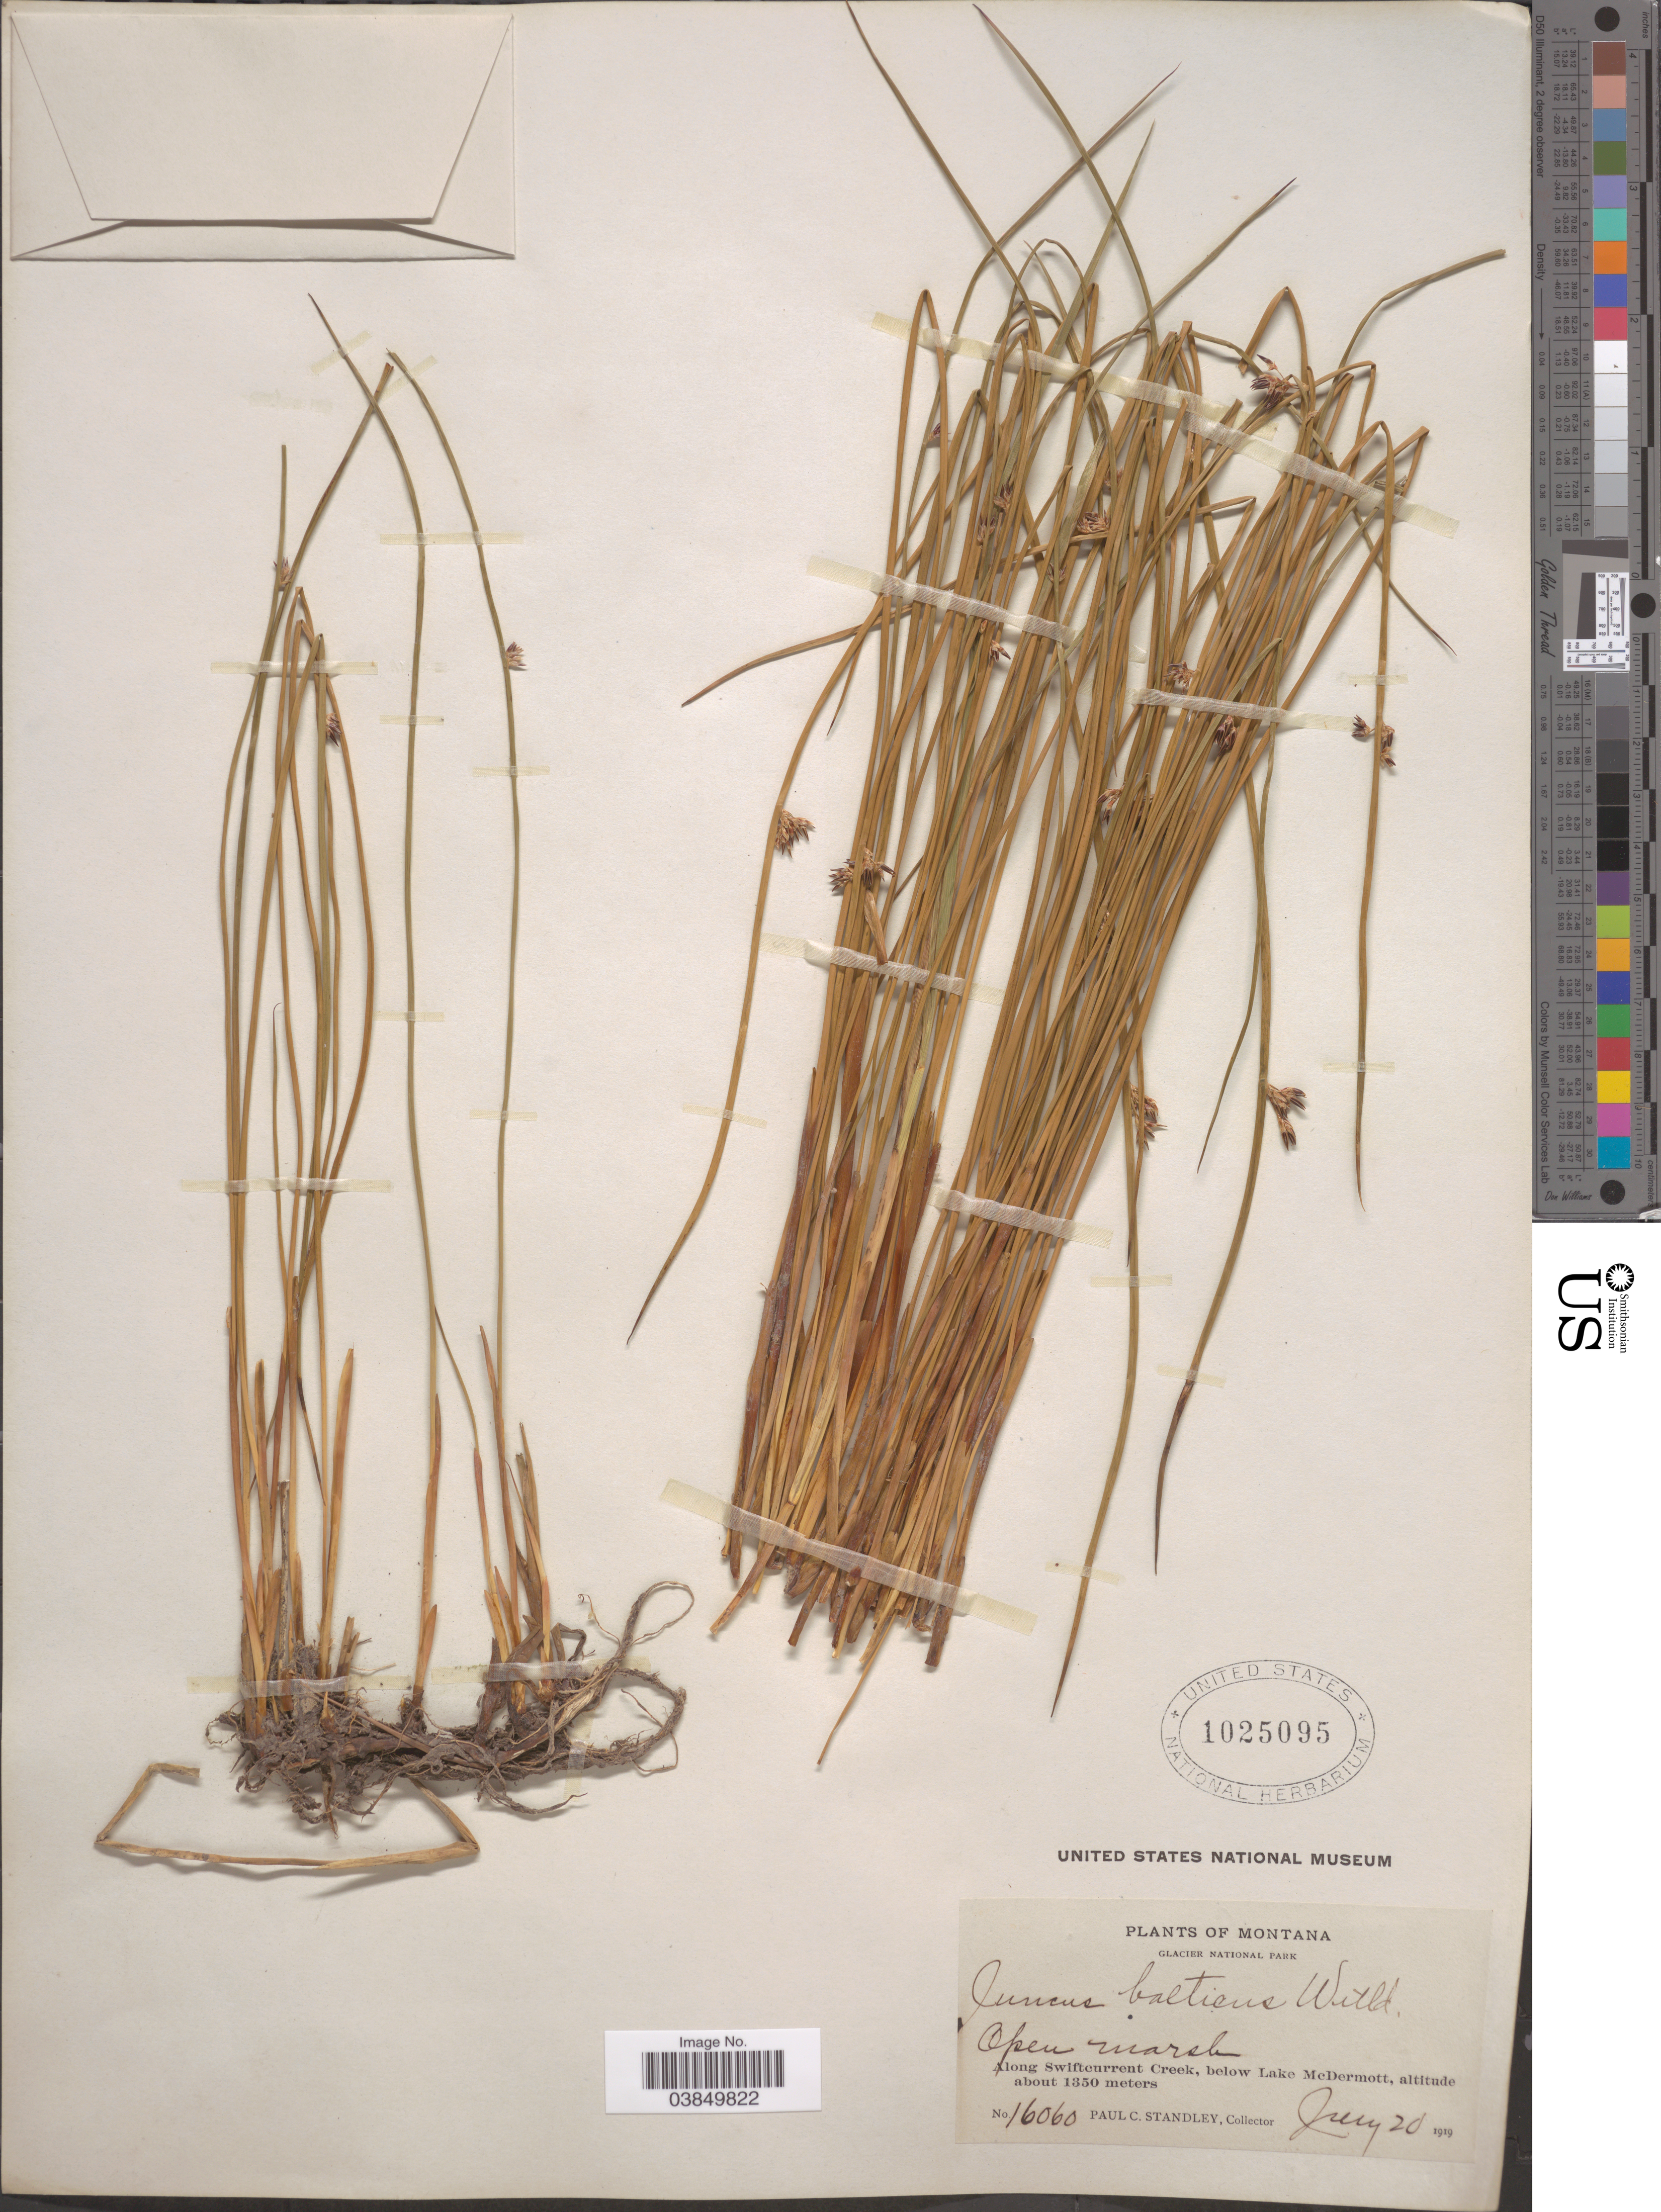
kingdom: Plantae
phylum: Tracheophyta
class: Liliopsida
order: Poales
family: Juncaceae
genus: Juncus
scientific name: Juncus balticus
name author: Willd.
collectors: P. C. Standley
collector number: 16060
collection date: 1919-07-20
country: United States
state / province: Montana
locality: Glacier National Park. Along Swiftcurrent Creek, below Lake McDermott.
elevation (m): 1350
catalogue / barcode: US 1025095